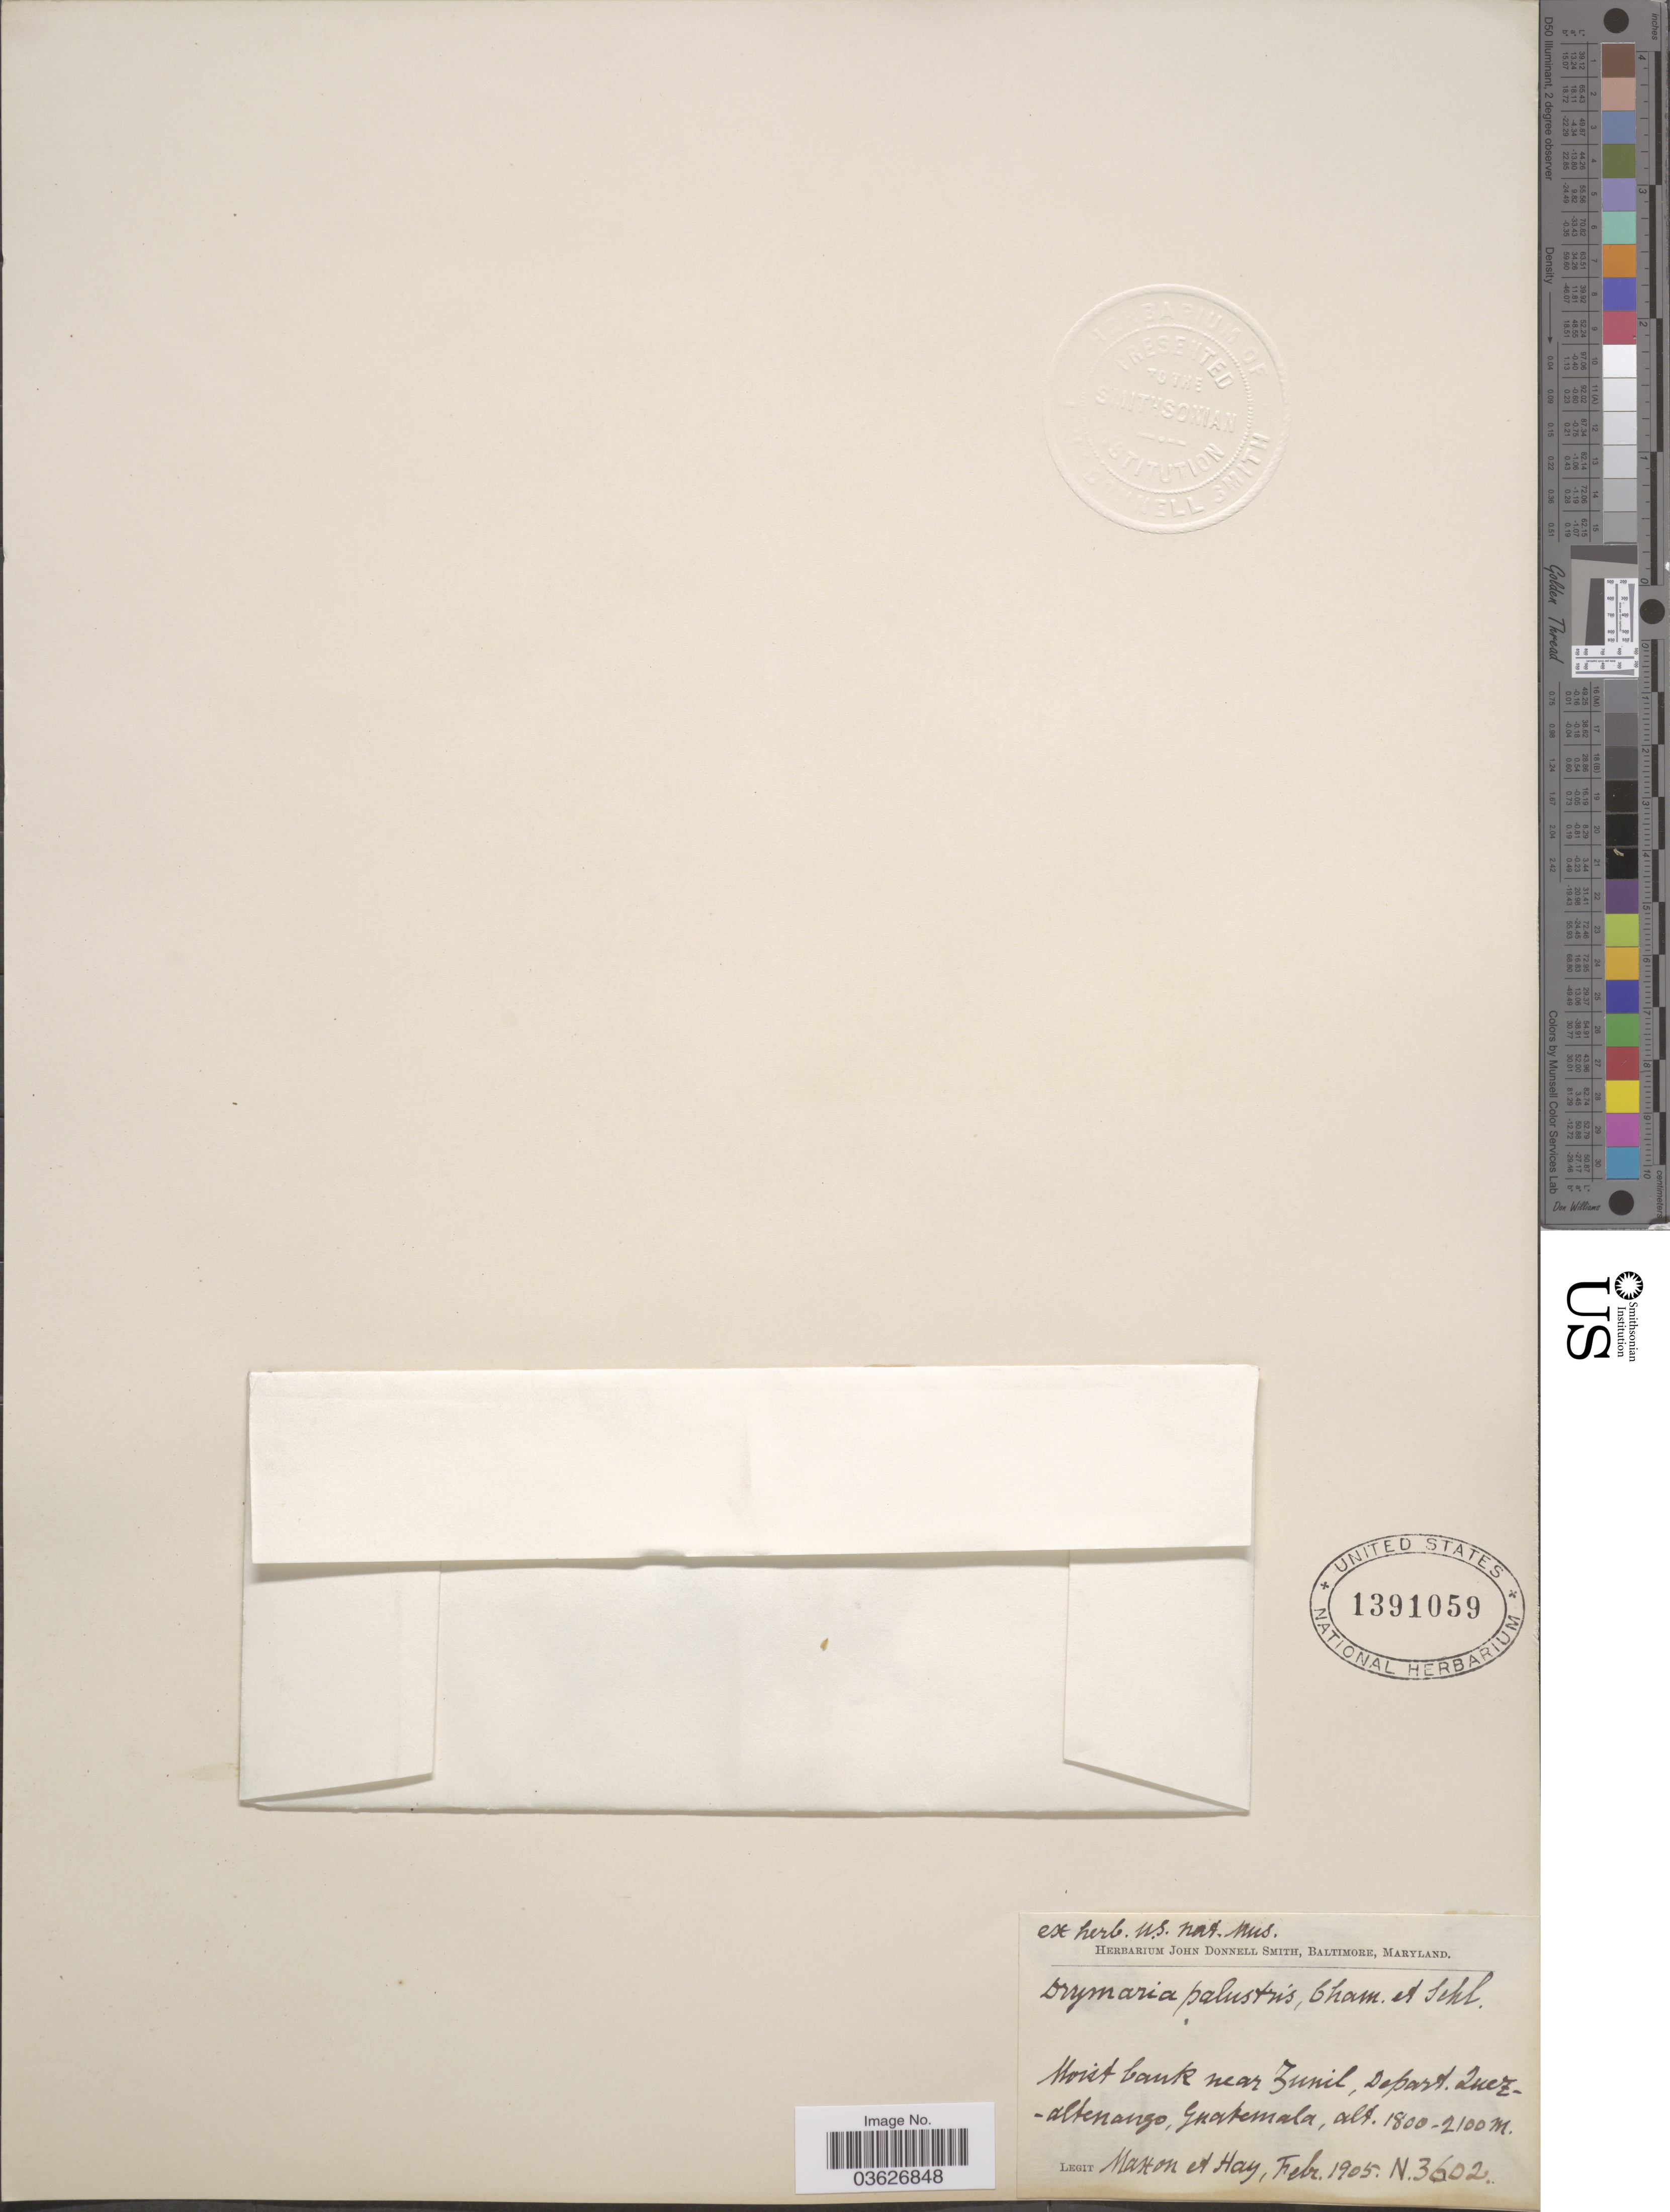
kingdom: Plantae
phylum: Tracheophyta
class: Magnoliopsida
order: Caryophyllales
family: Caryophyllaceae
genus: Drymaria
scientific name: Drymaria villosa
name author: Cham. & Schltdl.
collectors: -. Maxon & -. Hay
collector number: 3602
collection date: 1905-02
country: Guatemala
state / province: Quetzaltenango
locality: Near Zunil, Depart. Quezaltenango.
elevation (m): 1800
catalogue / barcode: US 1391059